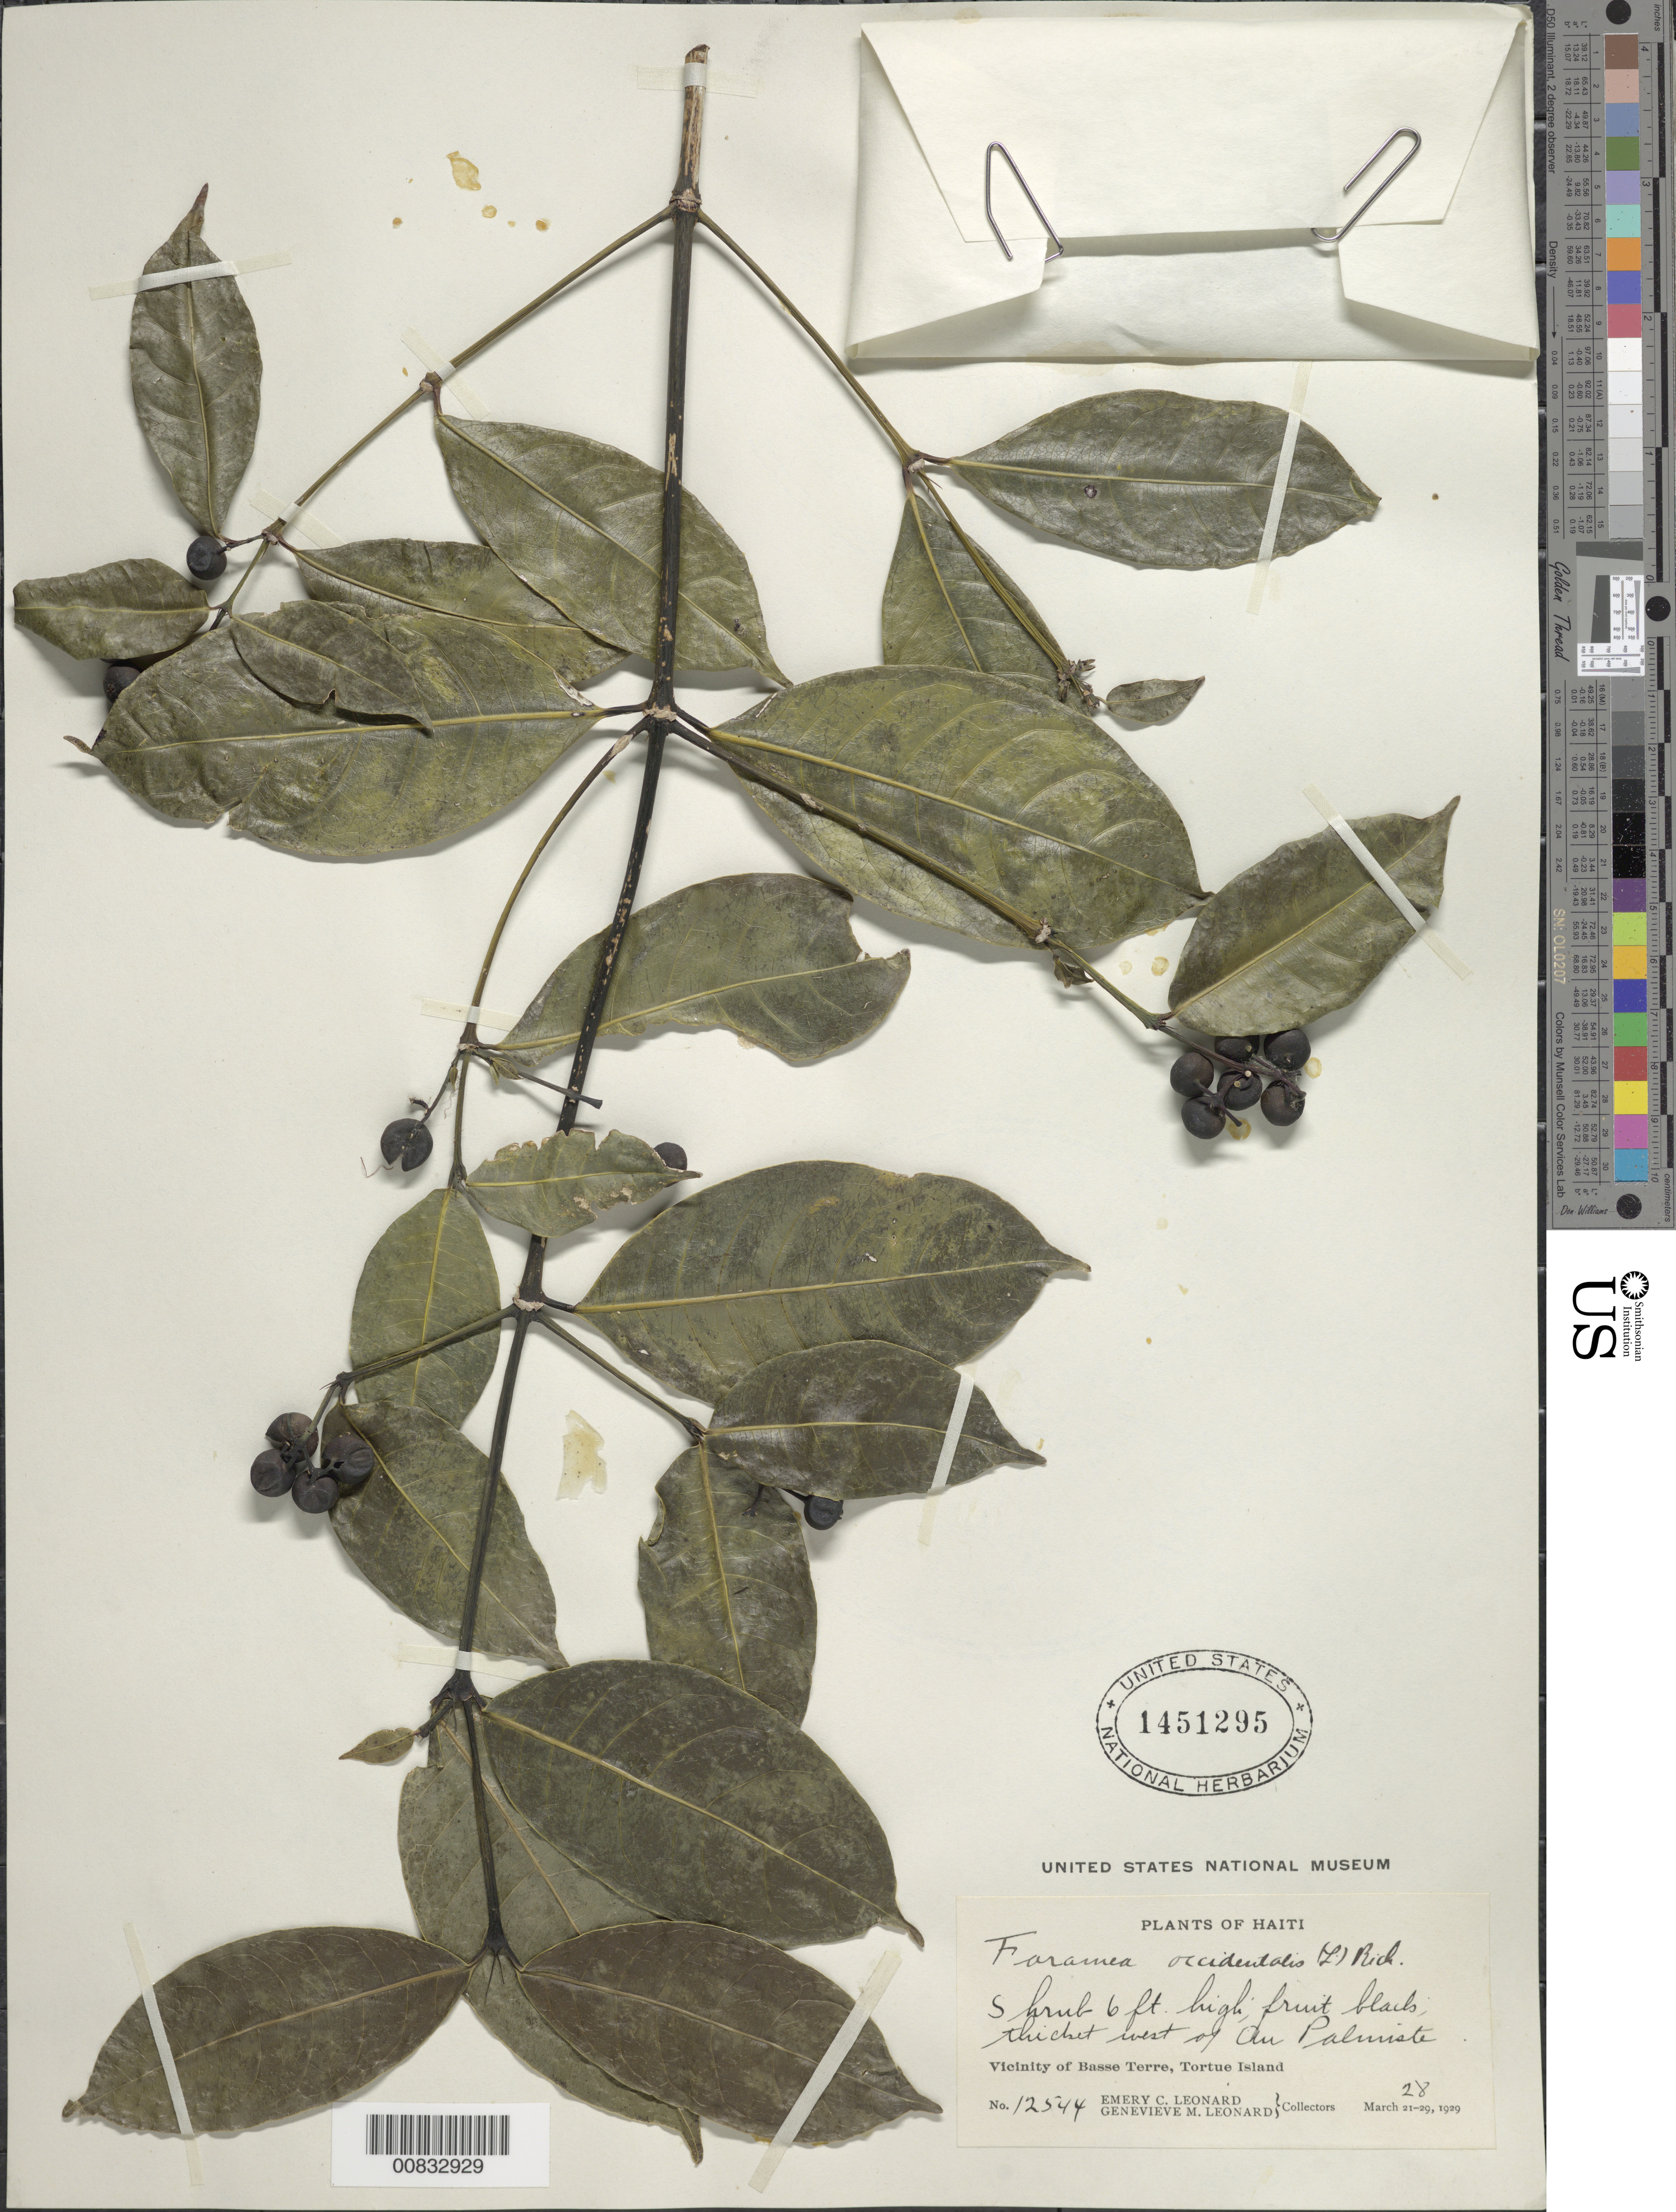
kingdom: Plantae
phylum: Tracheophyta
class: Magnoliopsida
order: Gentianales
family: Rubiaceae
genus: Faramea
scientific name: Faramea occidentalis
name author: (L.) A. Rich.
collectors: E. C. Leonard & G. M. Leonard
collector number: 12544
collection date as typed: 28 Mar 1929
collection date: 1929-03-28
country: Haiti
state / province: Nord-Ouest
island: Île de la Tortue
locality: Vicinity of Basse Terre, W of Au Paluiste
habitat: Thickets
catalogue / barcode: US 1451295